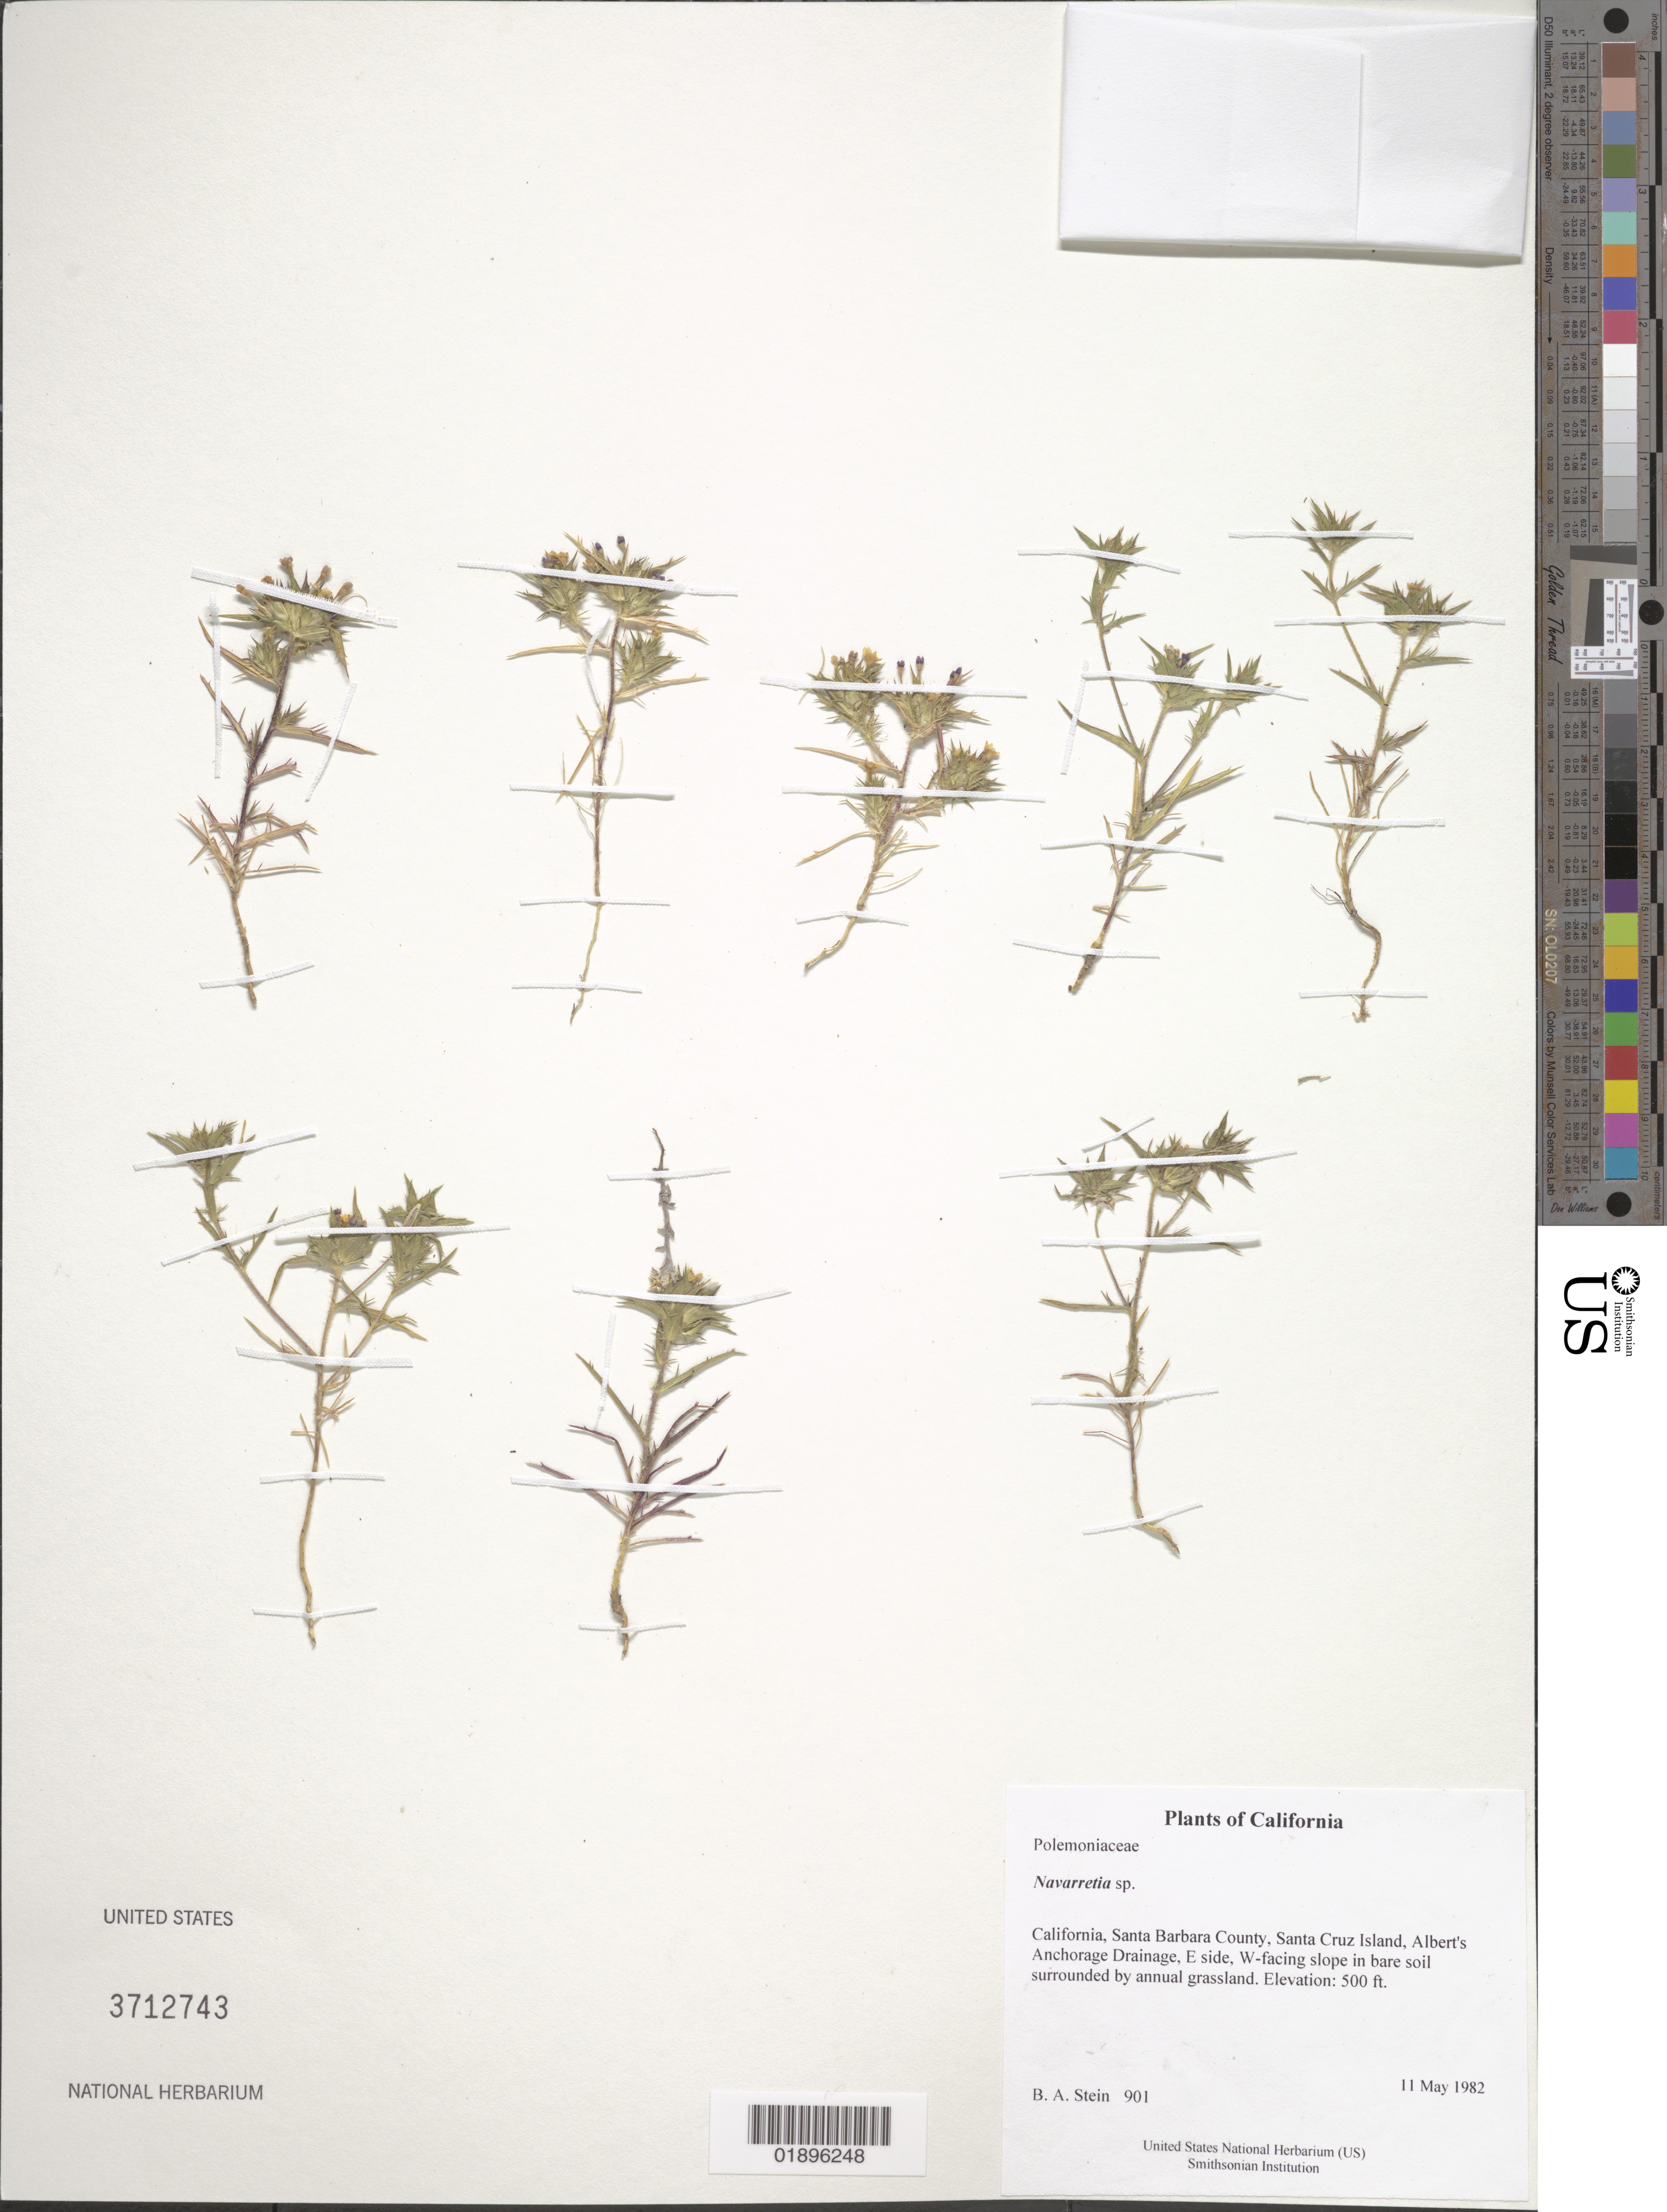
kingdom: Plantae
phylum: Tracheophyta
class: Magnoliopsida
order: Ericales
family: Polemoniaceae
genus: Navarretia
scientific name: Navarretia sp.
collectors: B. A. Stein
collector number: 901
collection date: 1982-05-11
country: United States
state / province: California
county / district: Santa Barbara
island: Santa Cruz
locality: Albert's Anchorage Drainage, E side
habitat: W-facing slope in bare soil surrounded by annual grassland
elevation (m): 152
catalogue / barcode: US 3712743